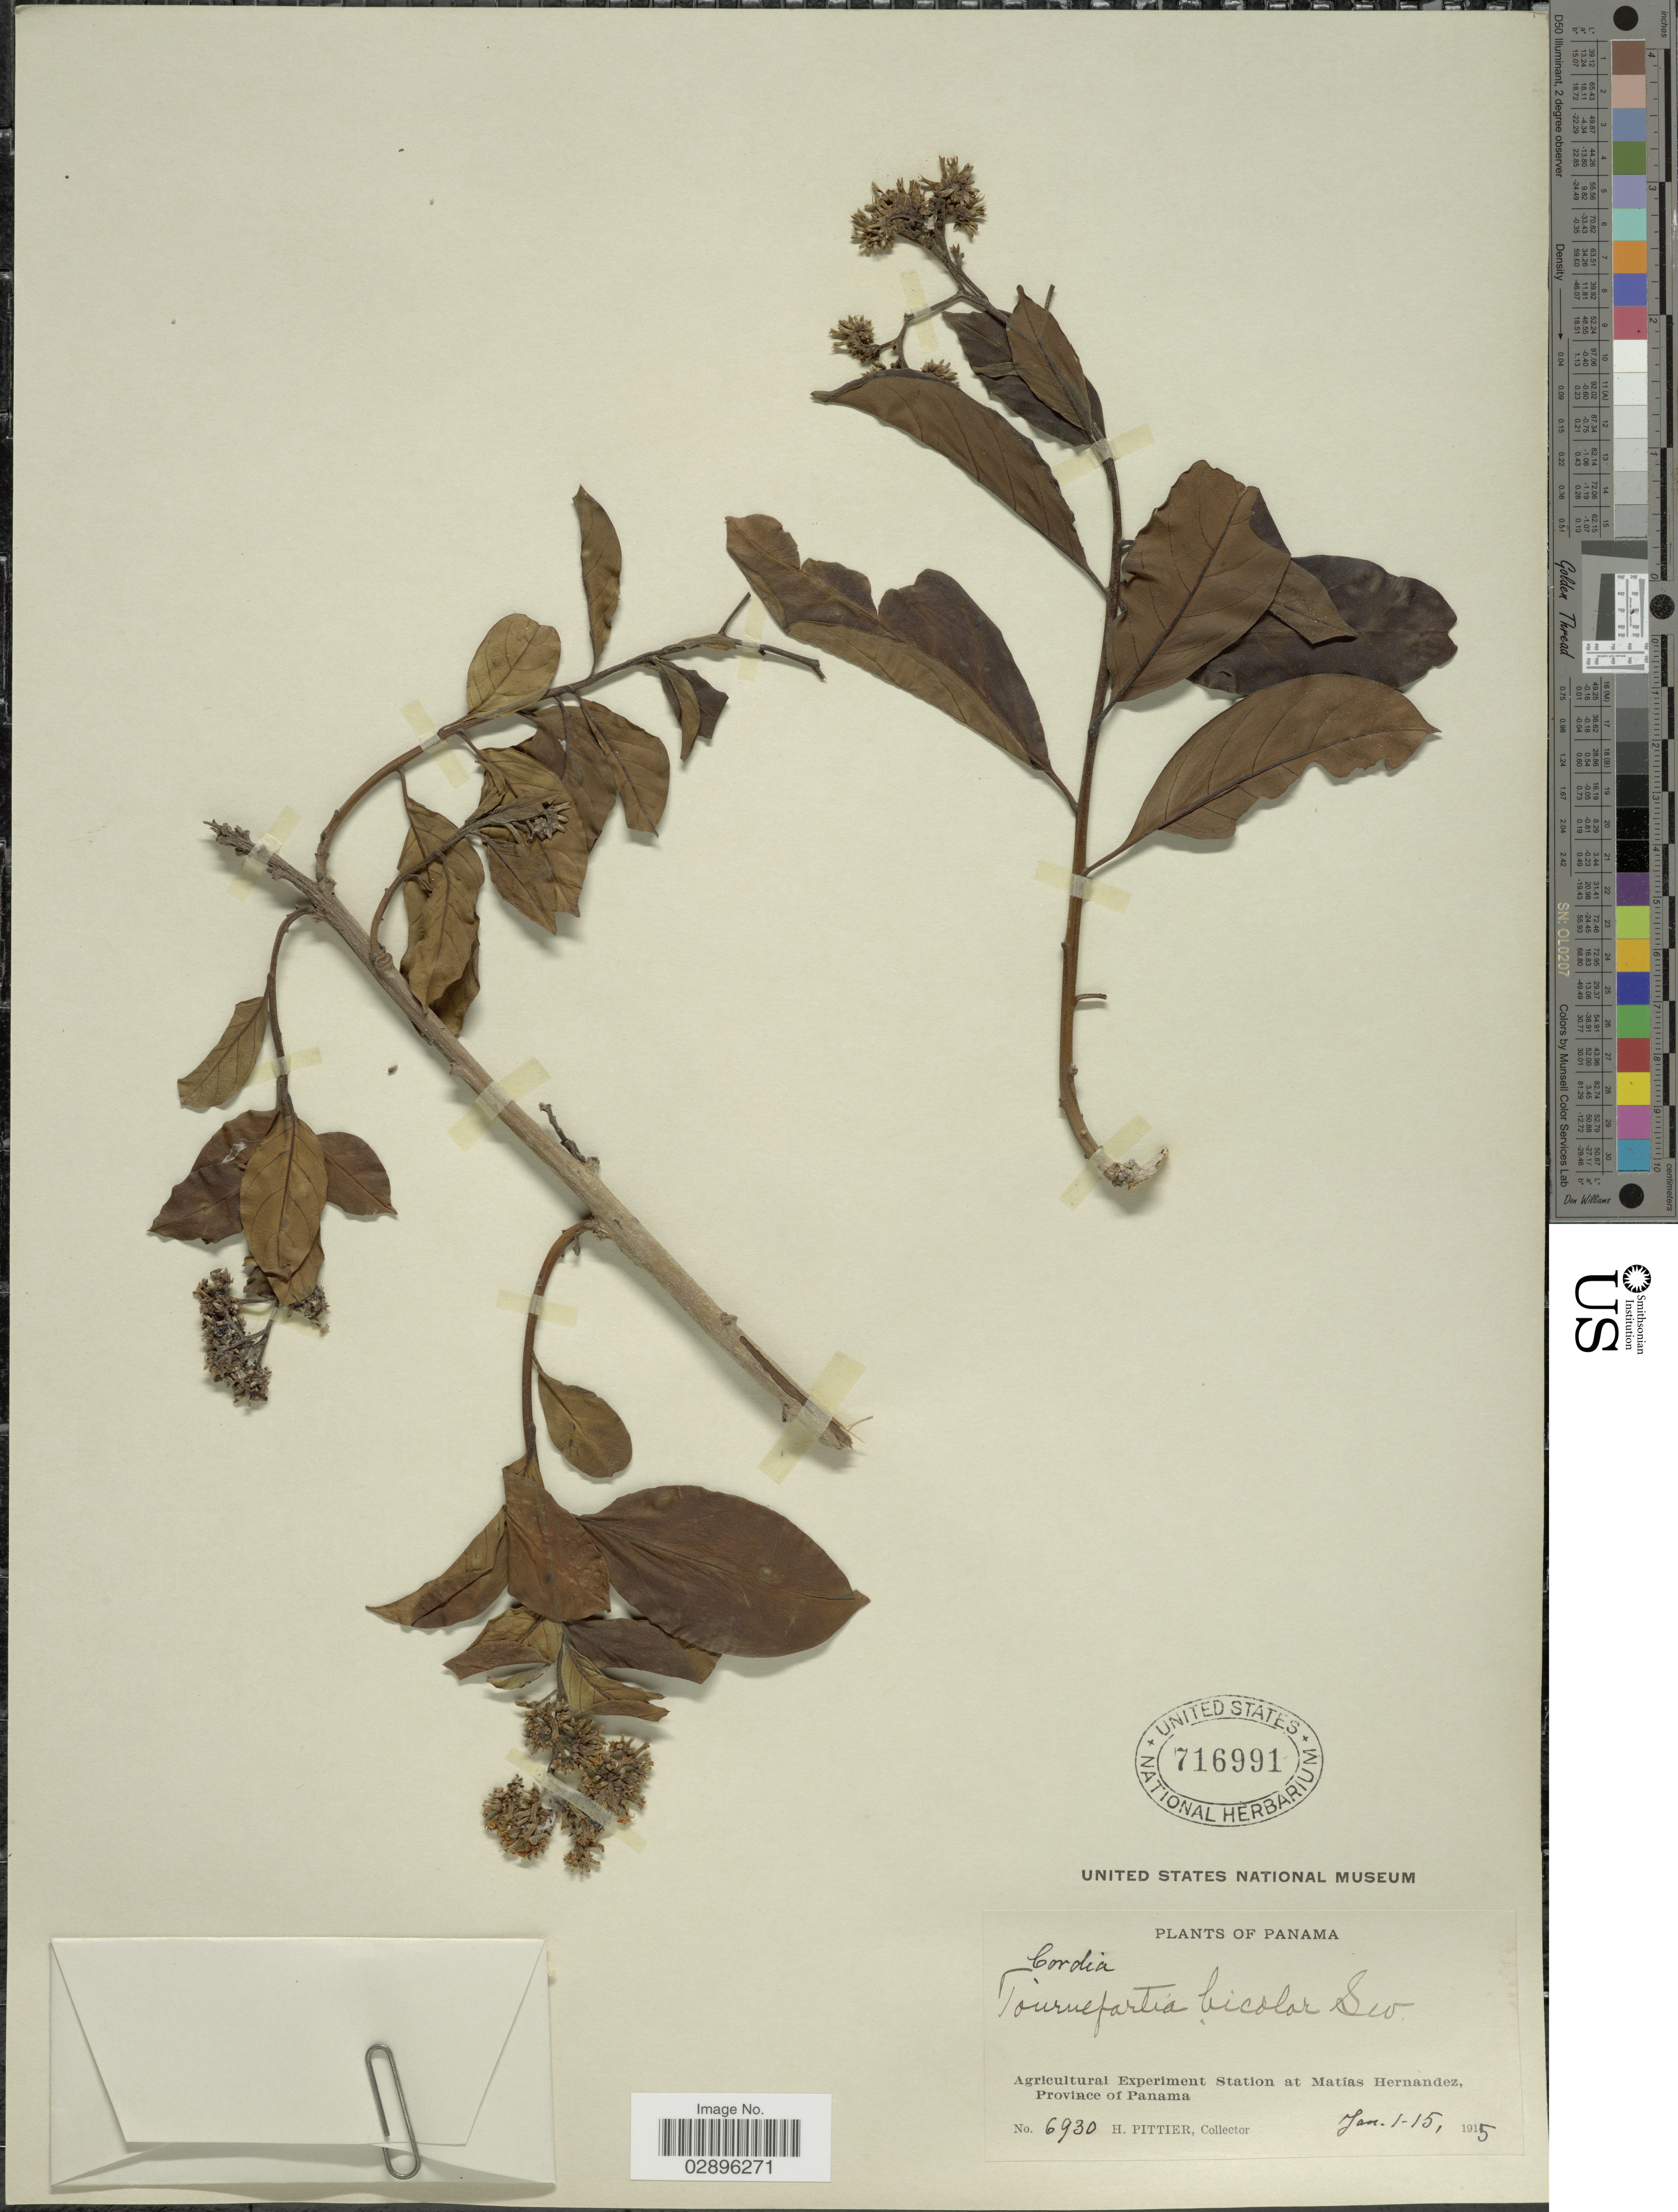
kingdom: Plantae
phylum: Tracheophyta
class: Magnoliopsida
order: Boraginales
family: Heliotropiaceae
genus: Tournefortia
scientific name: Tournefortia bicolor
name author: Sw.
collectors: H. F. Pittier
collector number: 6930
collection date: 1915-01-01/1915-01-15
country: Panama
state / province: Panamá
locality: Agricultural Experiment Station at Matías Hernandez.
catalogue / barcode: US 716991